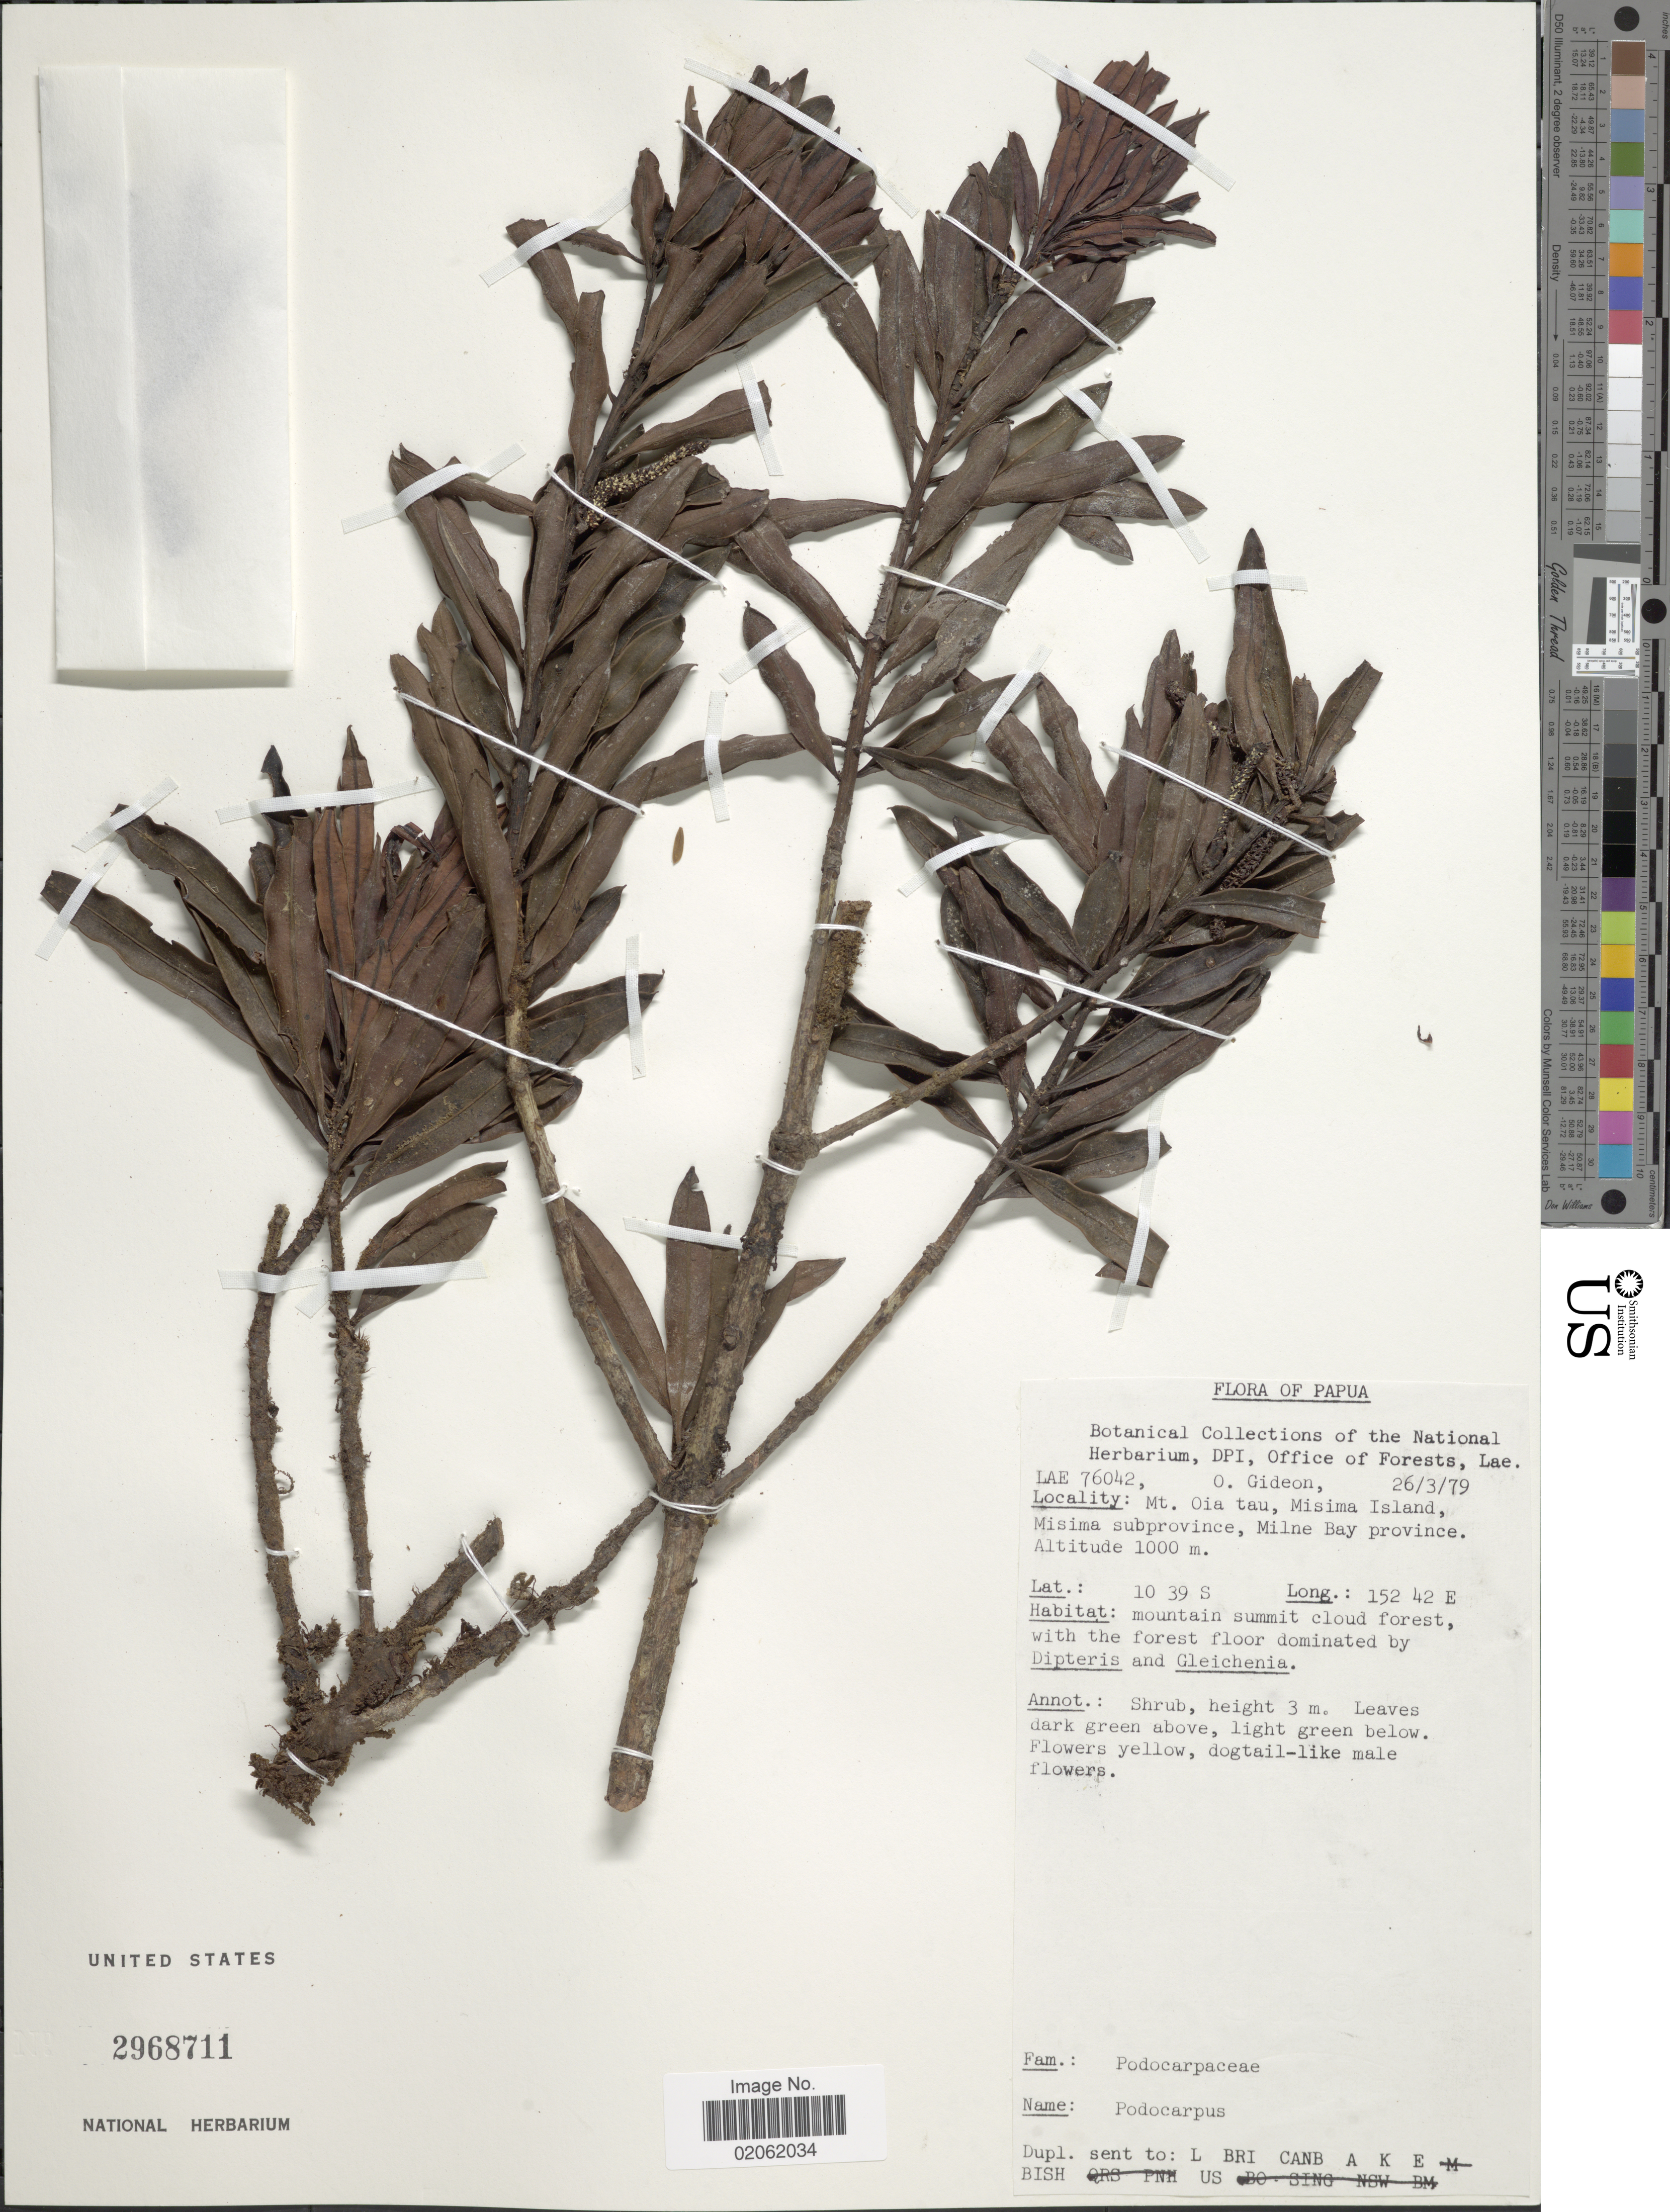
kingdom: Plantae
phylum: Tracheophyta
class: Pinopsida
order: Pinales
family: Podocarpaceae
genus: Podocarpus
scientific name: Podocarpus sp.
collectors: O. Gideon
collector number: LAE 76042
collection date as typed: Transcribed d/m/y: 26/3/79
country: Papua New Guinea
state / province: Milne Bay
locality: Mt Oia tau, Misima Island, Misima subprovince, mountain summit cloud forest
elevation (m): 1000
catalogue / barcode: US 2968711